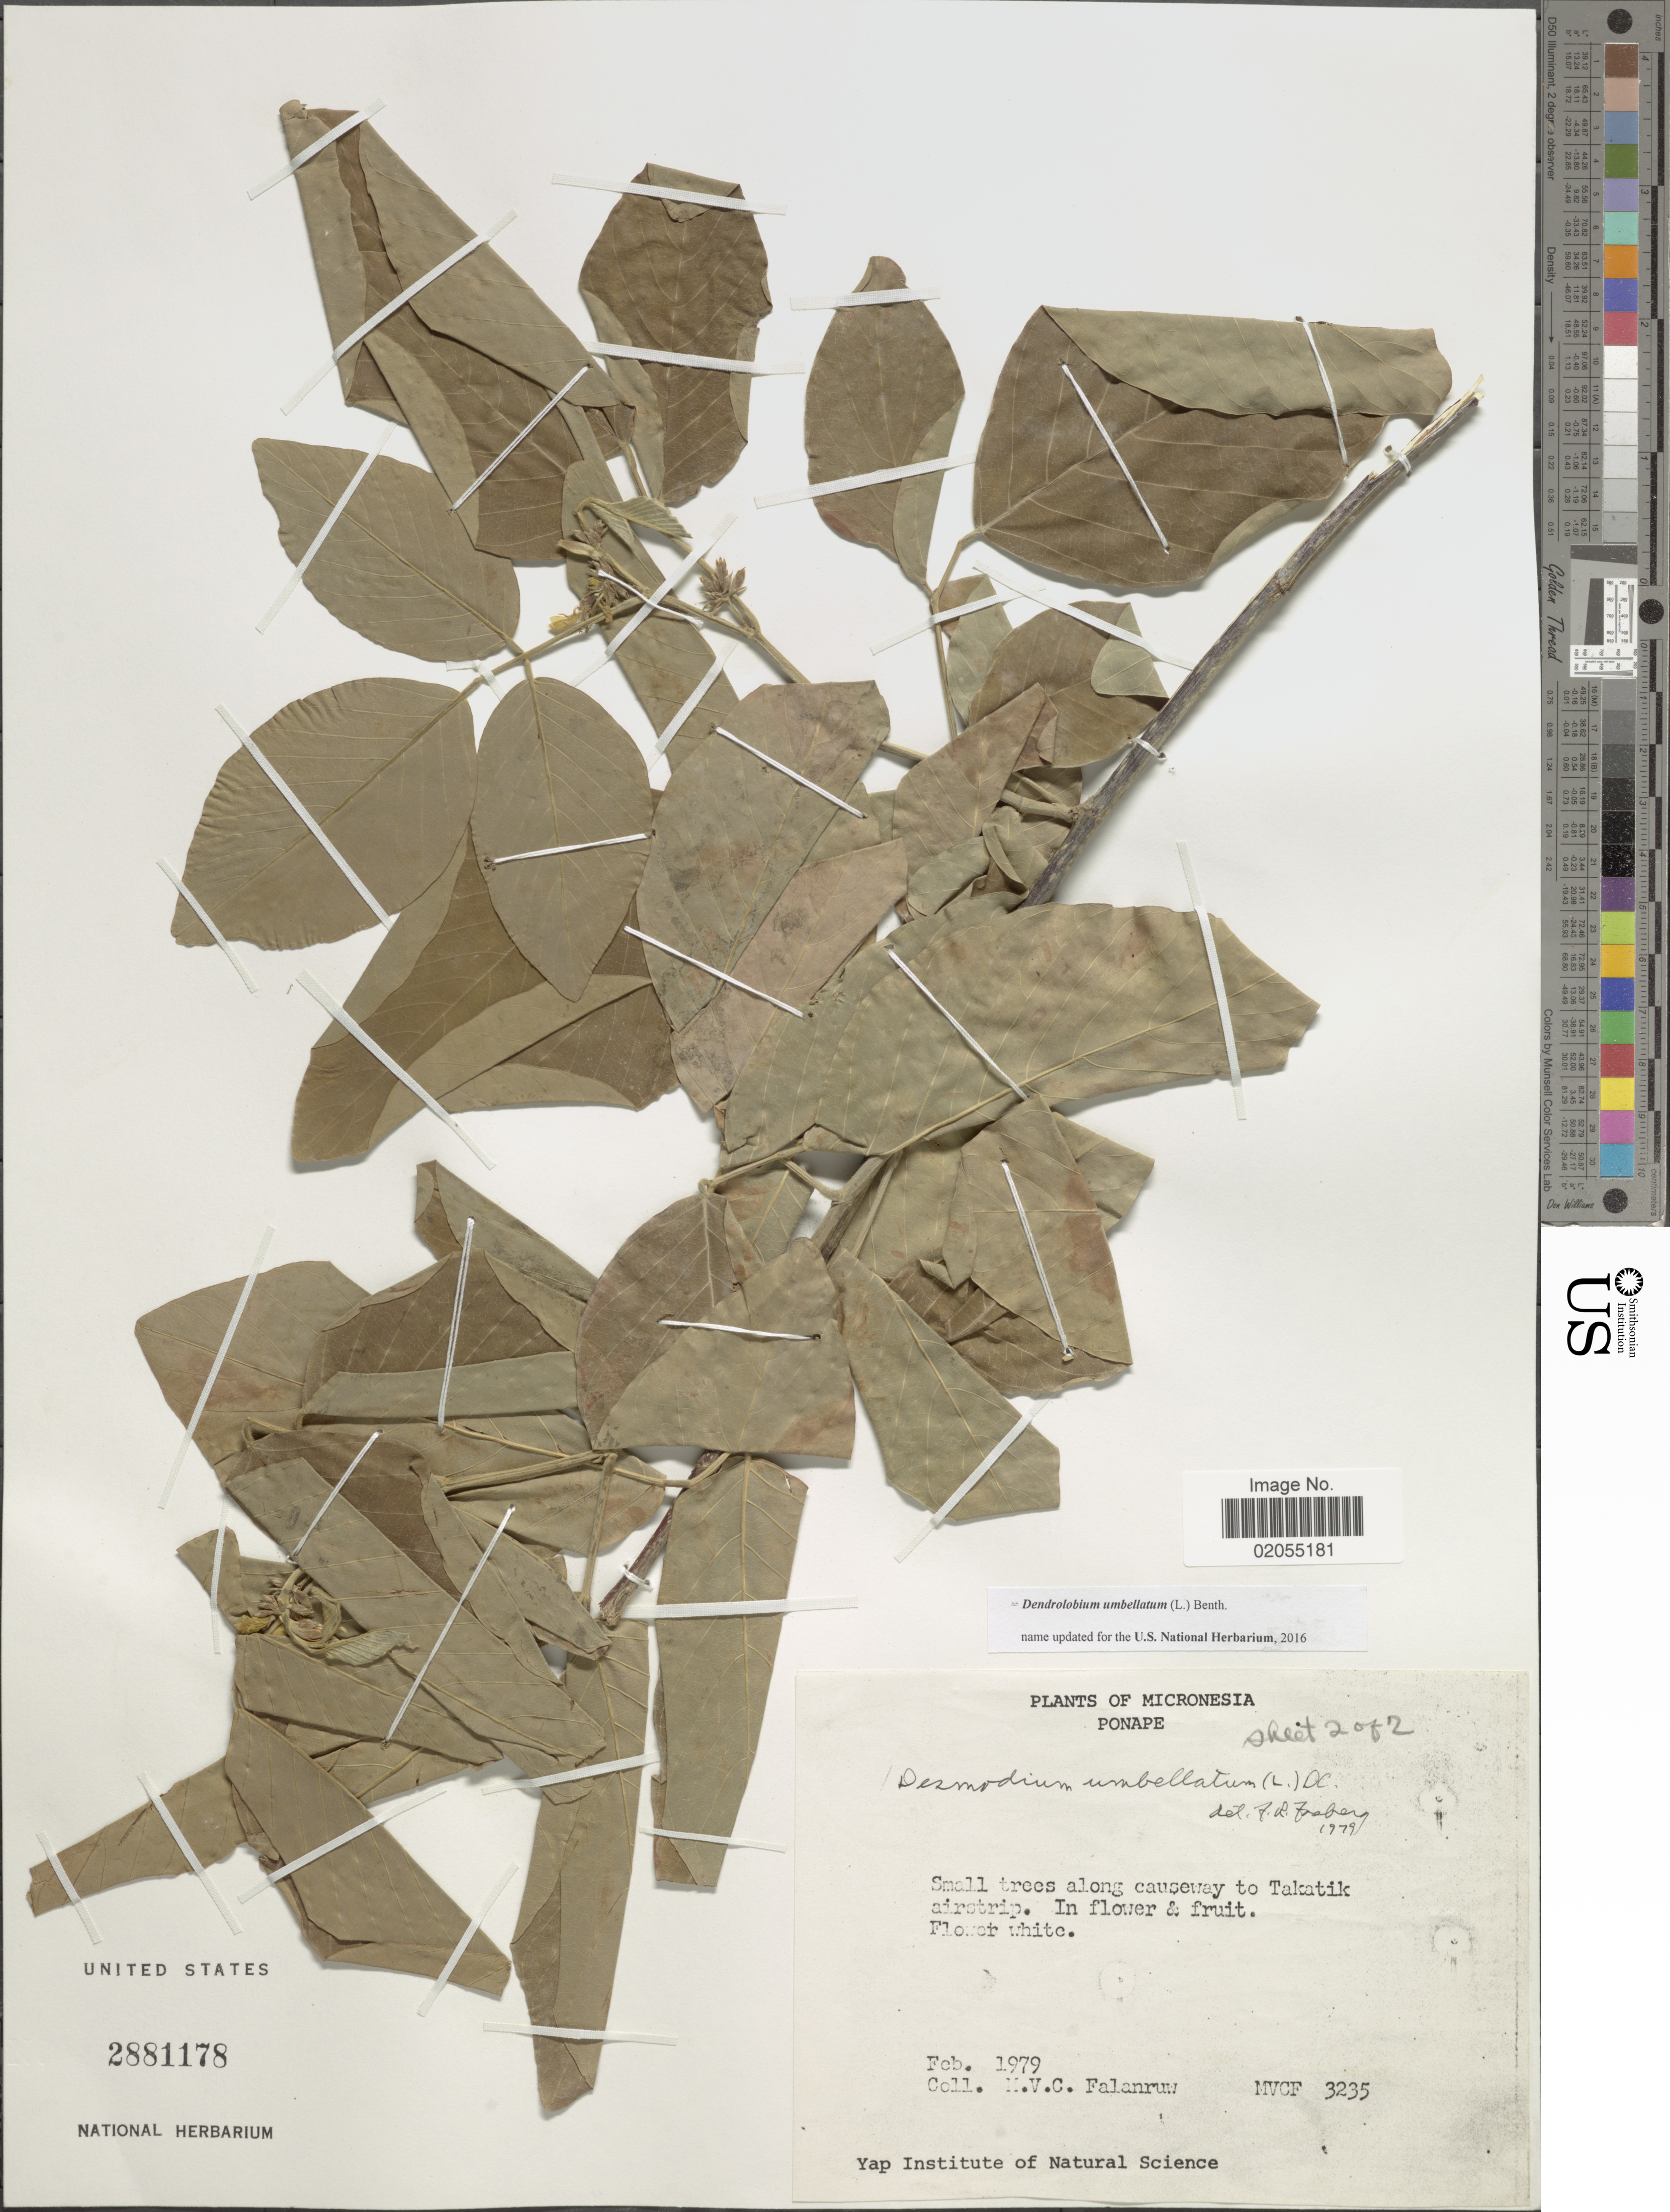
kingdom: Plantae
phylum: Tracheophyta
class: Magnoliopsida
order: Fabales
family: Fabaceae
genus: Dendrolobium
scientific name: Dendrolobium umbellatum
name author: (L.) Benth.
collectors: M. V. Falanruw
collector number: MVCF3235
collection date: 1979-02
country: Micronesia, Federated States of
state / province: Pohnpei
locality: Ponape. Smaal trees along causeway to Takatik airstrip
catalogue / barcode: US 2881178